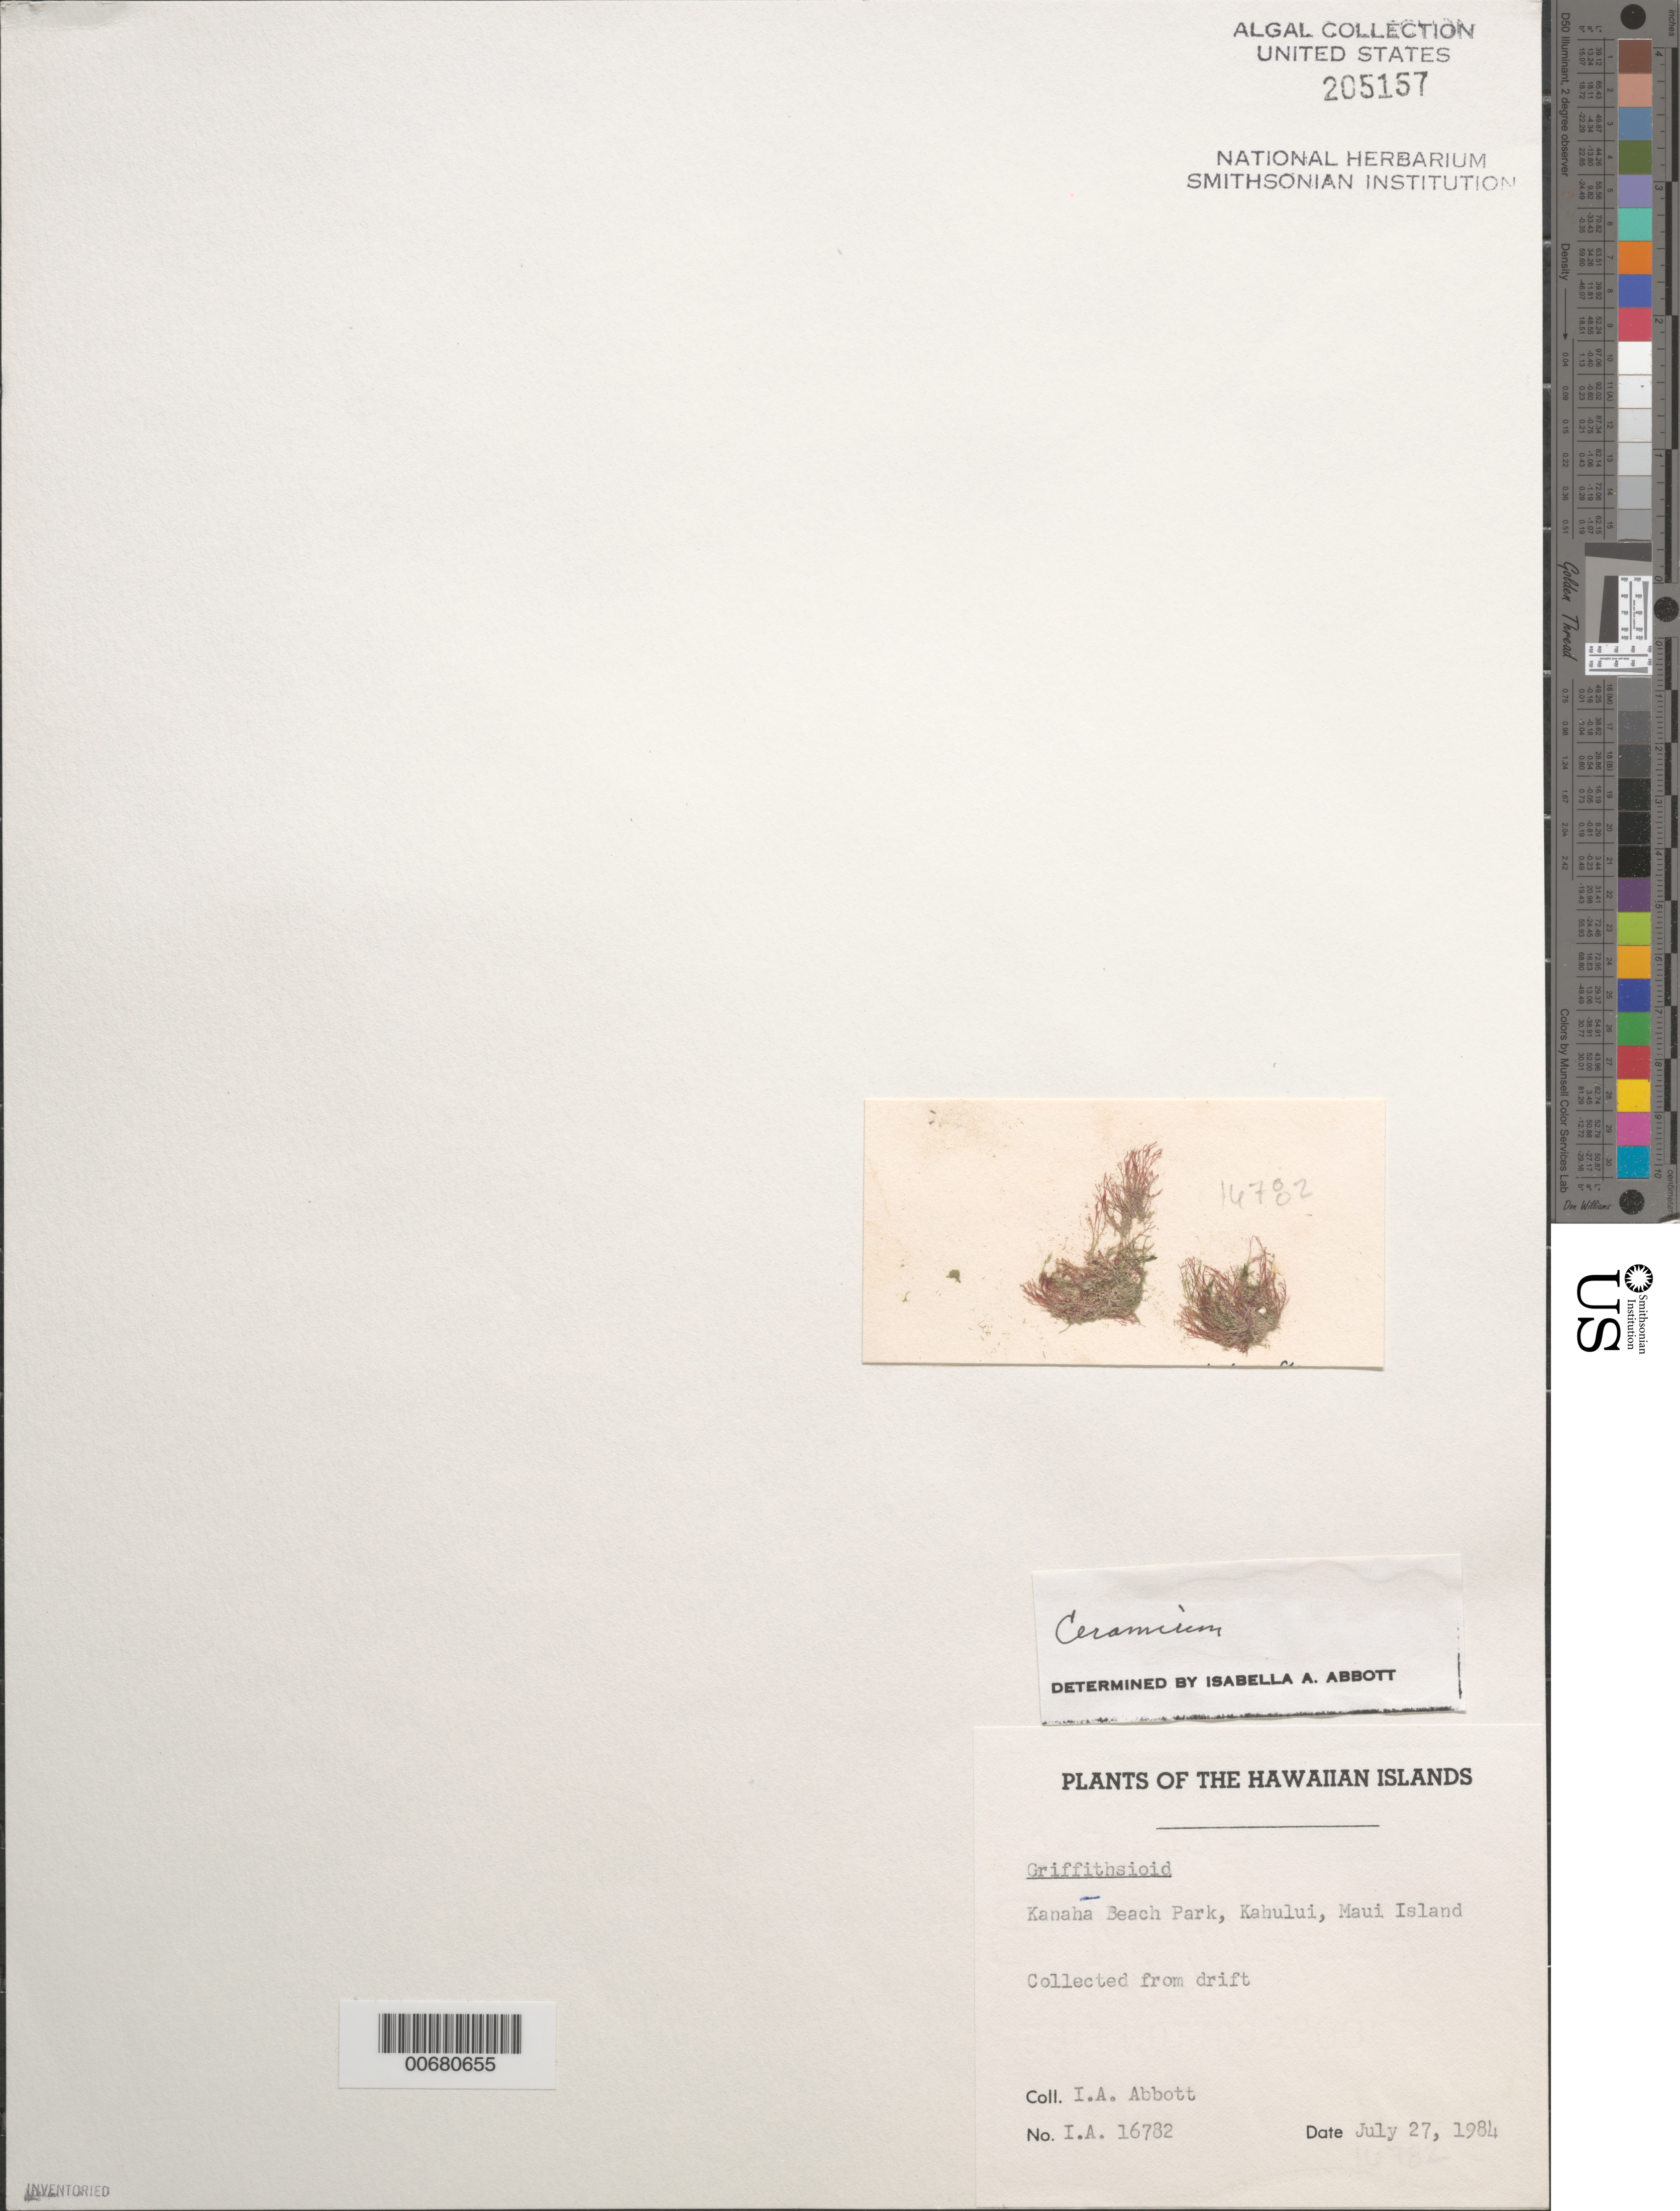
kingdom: Plantae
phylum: Rhodophyta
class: Florideophyceae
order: Ceramiales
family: Ceramiaceae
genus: Ceramium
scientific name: Ceramium sp.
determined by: Abbott, Isabella A.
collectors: I. A. Abbott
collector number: IAA 16782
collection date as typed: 27 Jul 1984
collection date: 1984-07-27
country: United States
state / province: Hawaii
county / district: Maui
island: Maui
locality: Kanaha Beach Park, Kahului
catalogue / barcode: US 205157